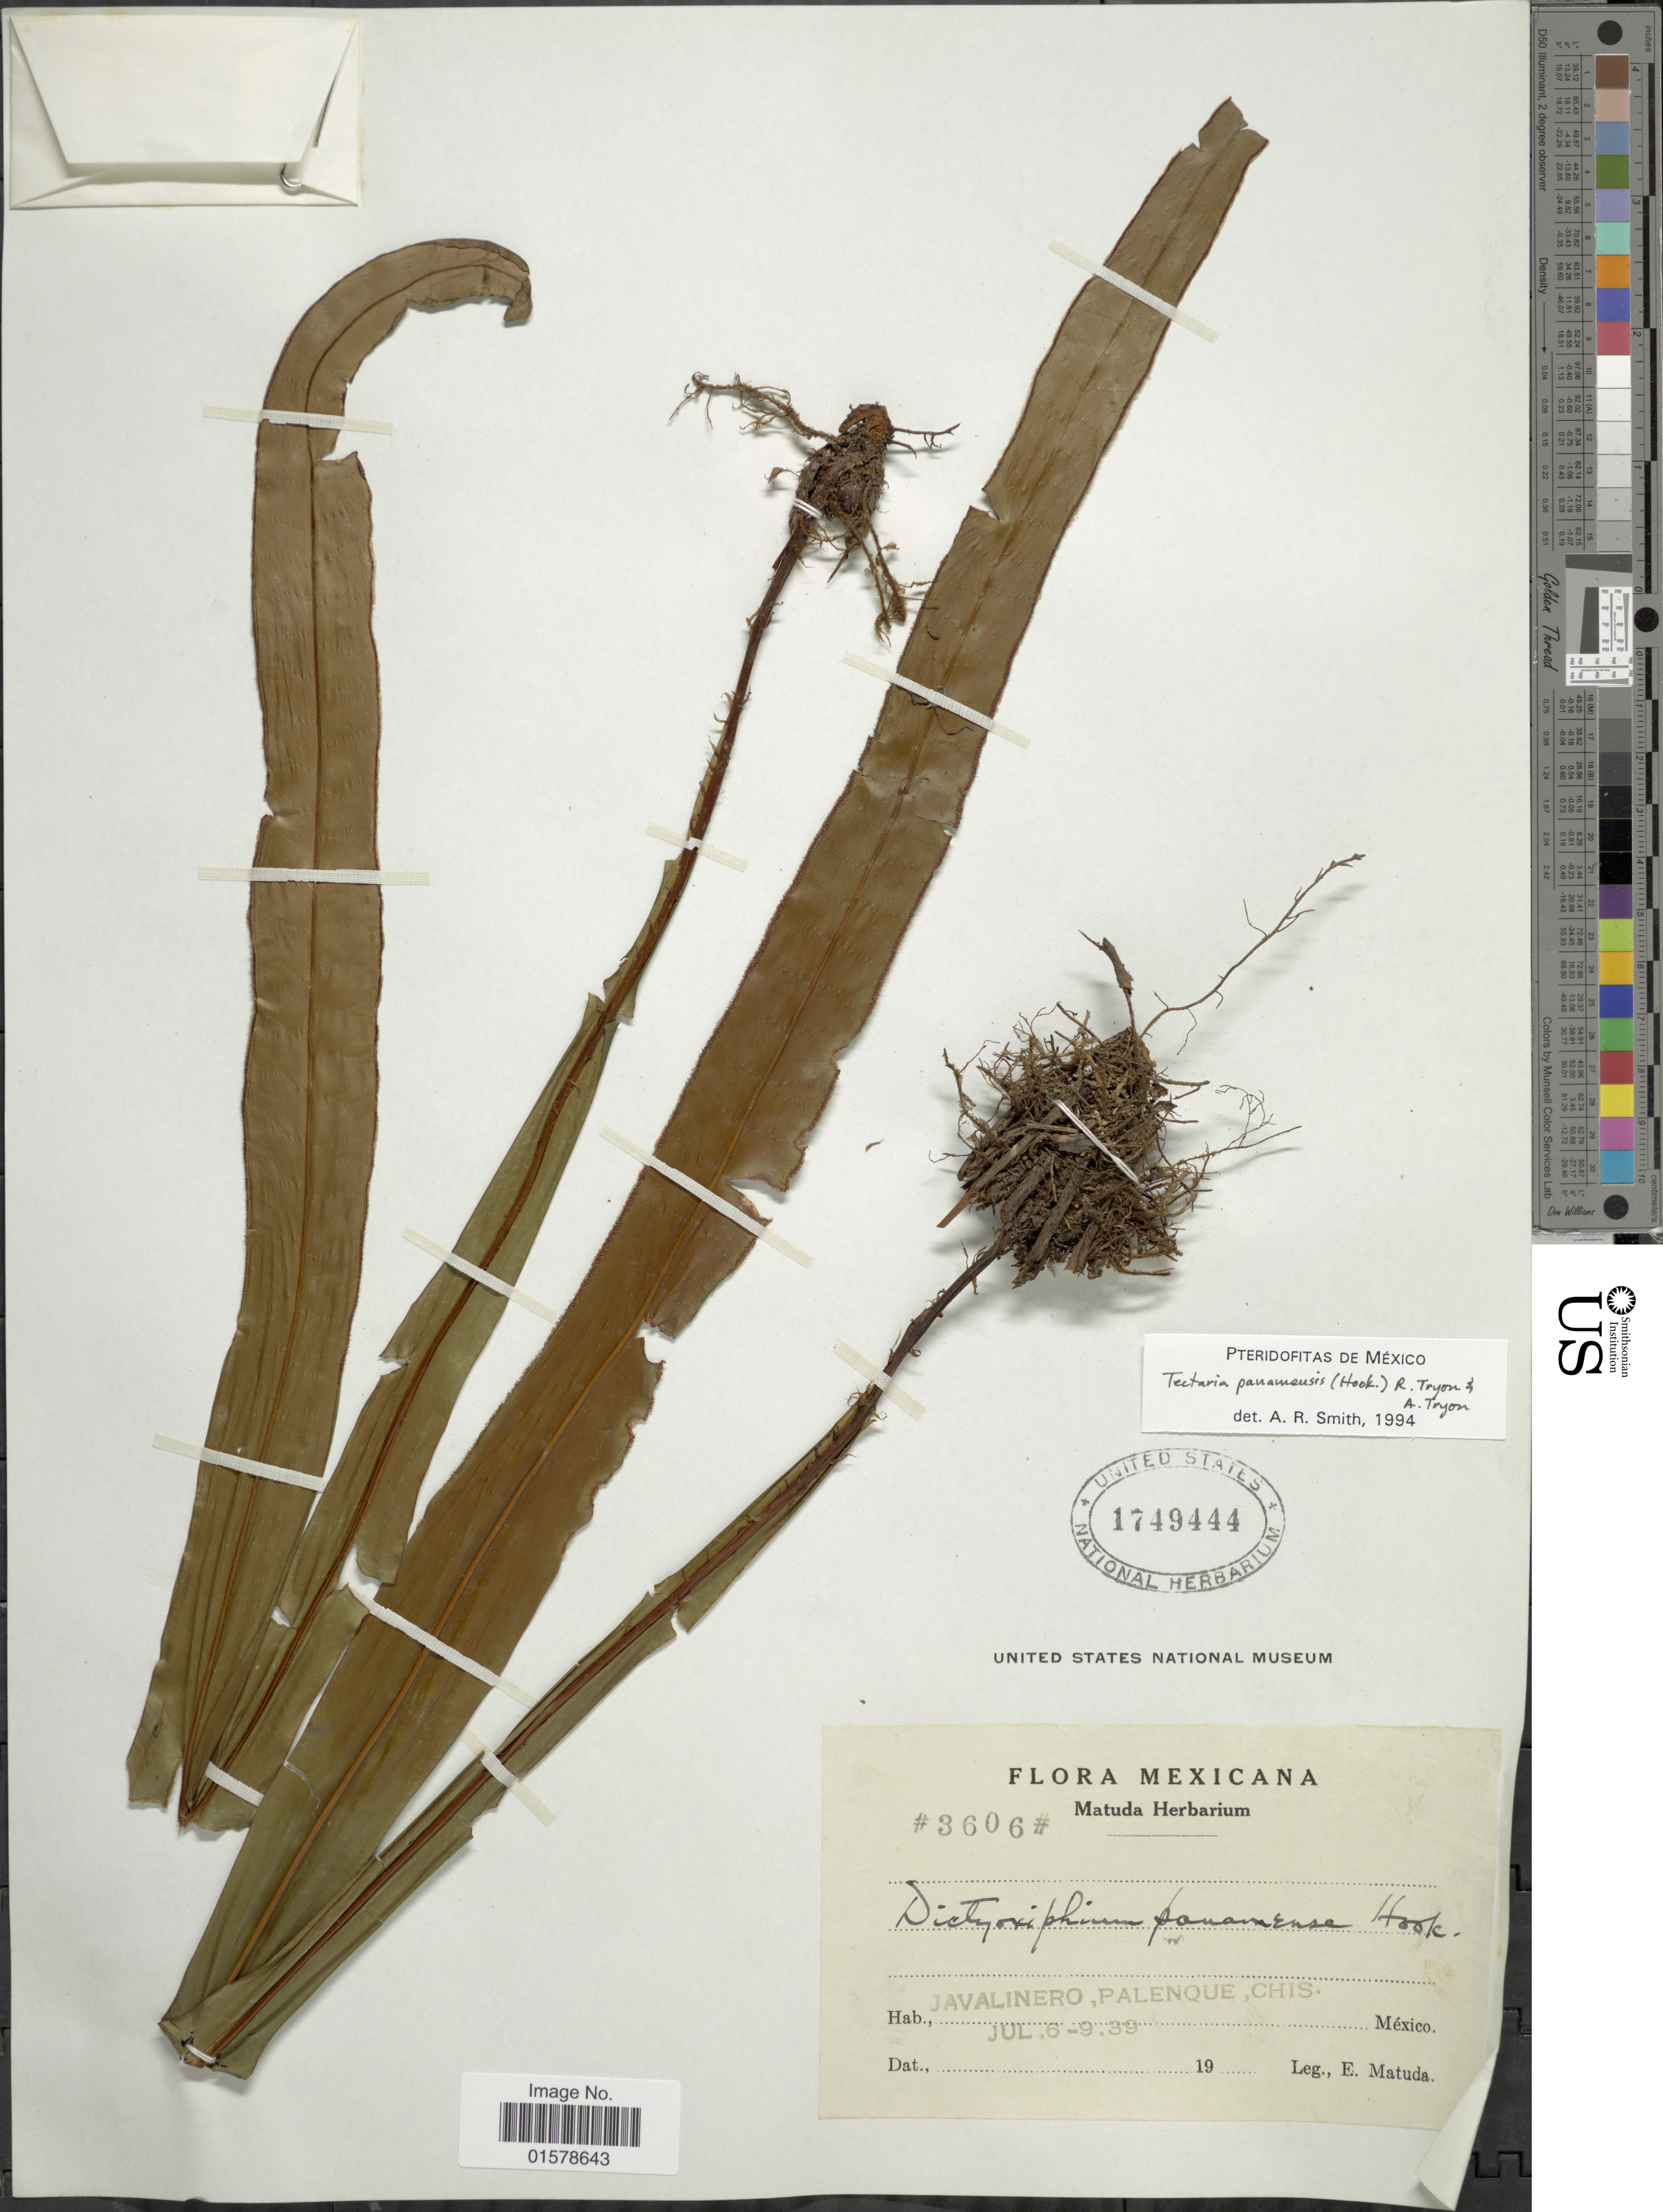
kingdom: Plantae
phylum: Tracheophyta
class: Polypodiopsida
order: Polypodiales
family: Tectariaceae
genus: Tectaria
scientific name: Tectaria panamensis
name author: (Hook.) R.M. Tryon & A.F. Tryon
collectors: E. Matuda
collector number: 3606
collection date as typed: Transcribed d/m/y: 6/7/39 to 9/7/39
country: Mexico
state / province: Chiapas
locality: Javalinero, Palenque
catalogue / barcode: US 1749444